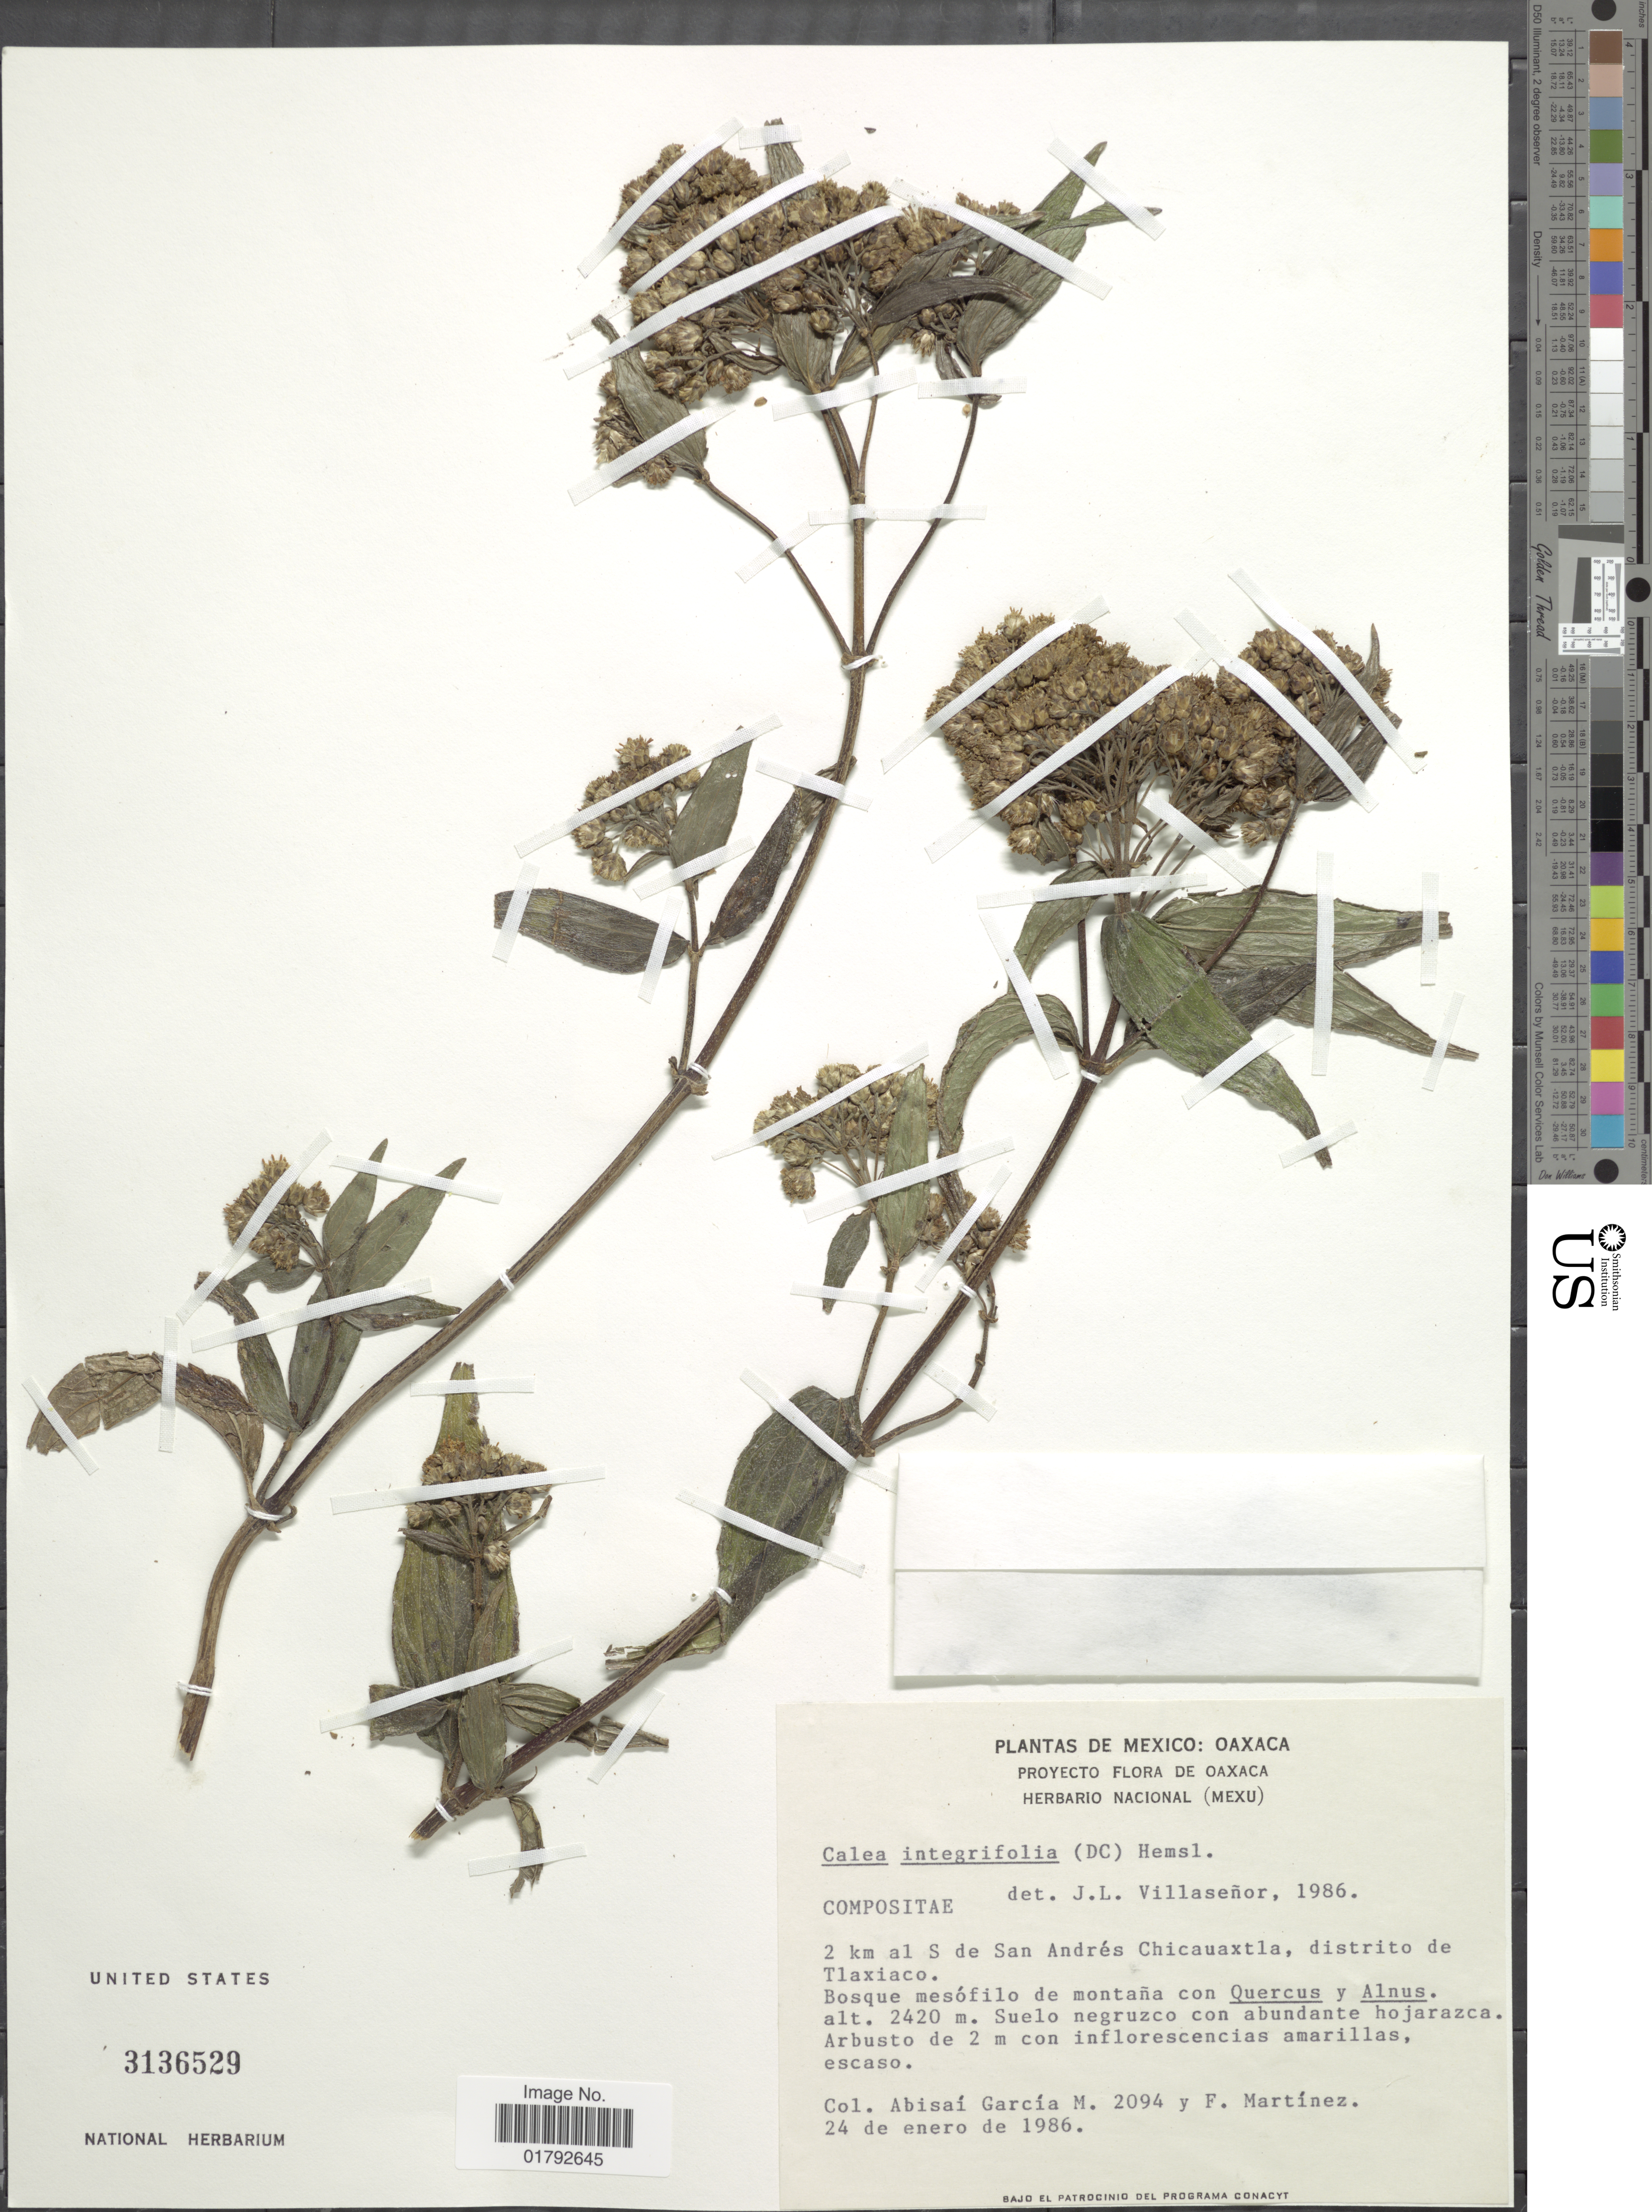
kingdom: Plantae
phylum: Tracheophyta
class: Magnoliopsida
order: Asterales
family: Asteraceae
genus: Alloispermum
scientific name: Alloispermum integrifolium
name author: (DC.) H. Rob.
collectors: A. García M. & F. Martínez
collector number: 2094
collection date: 1986-01-24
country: Mexico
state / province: Oaxaca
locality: Mexico: Oaxaca. 2 km al S de San Andres Chicauaxtla, distrito de Tlaxiaco.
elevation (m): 2420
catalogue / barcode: US 3136529